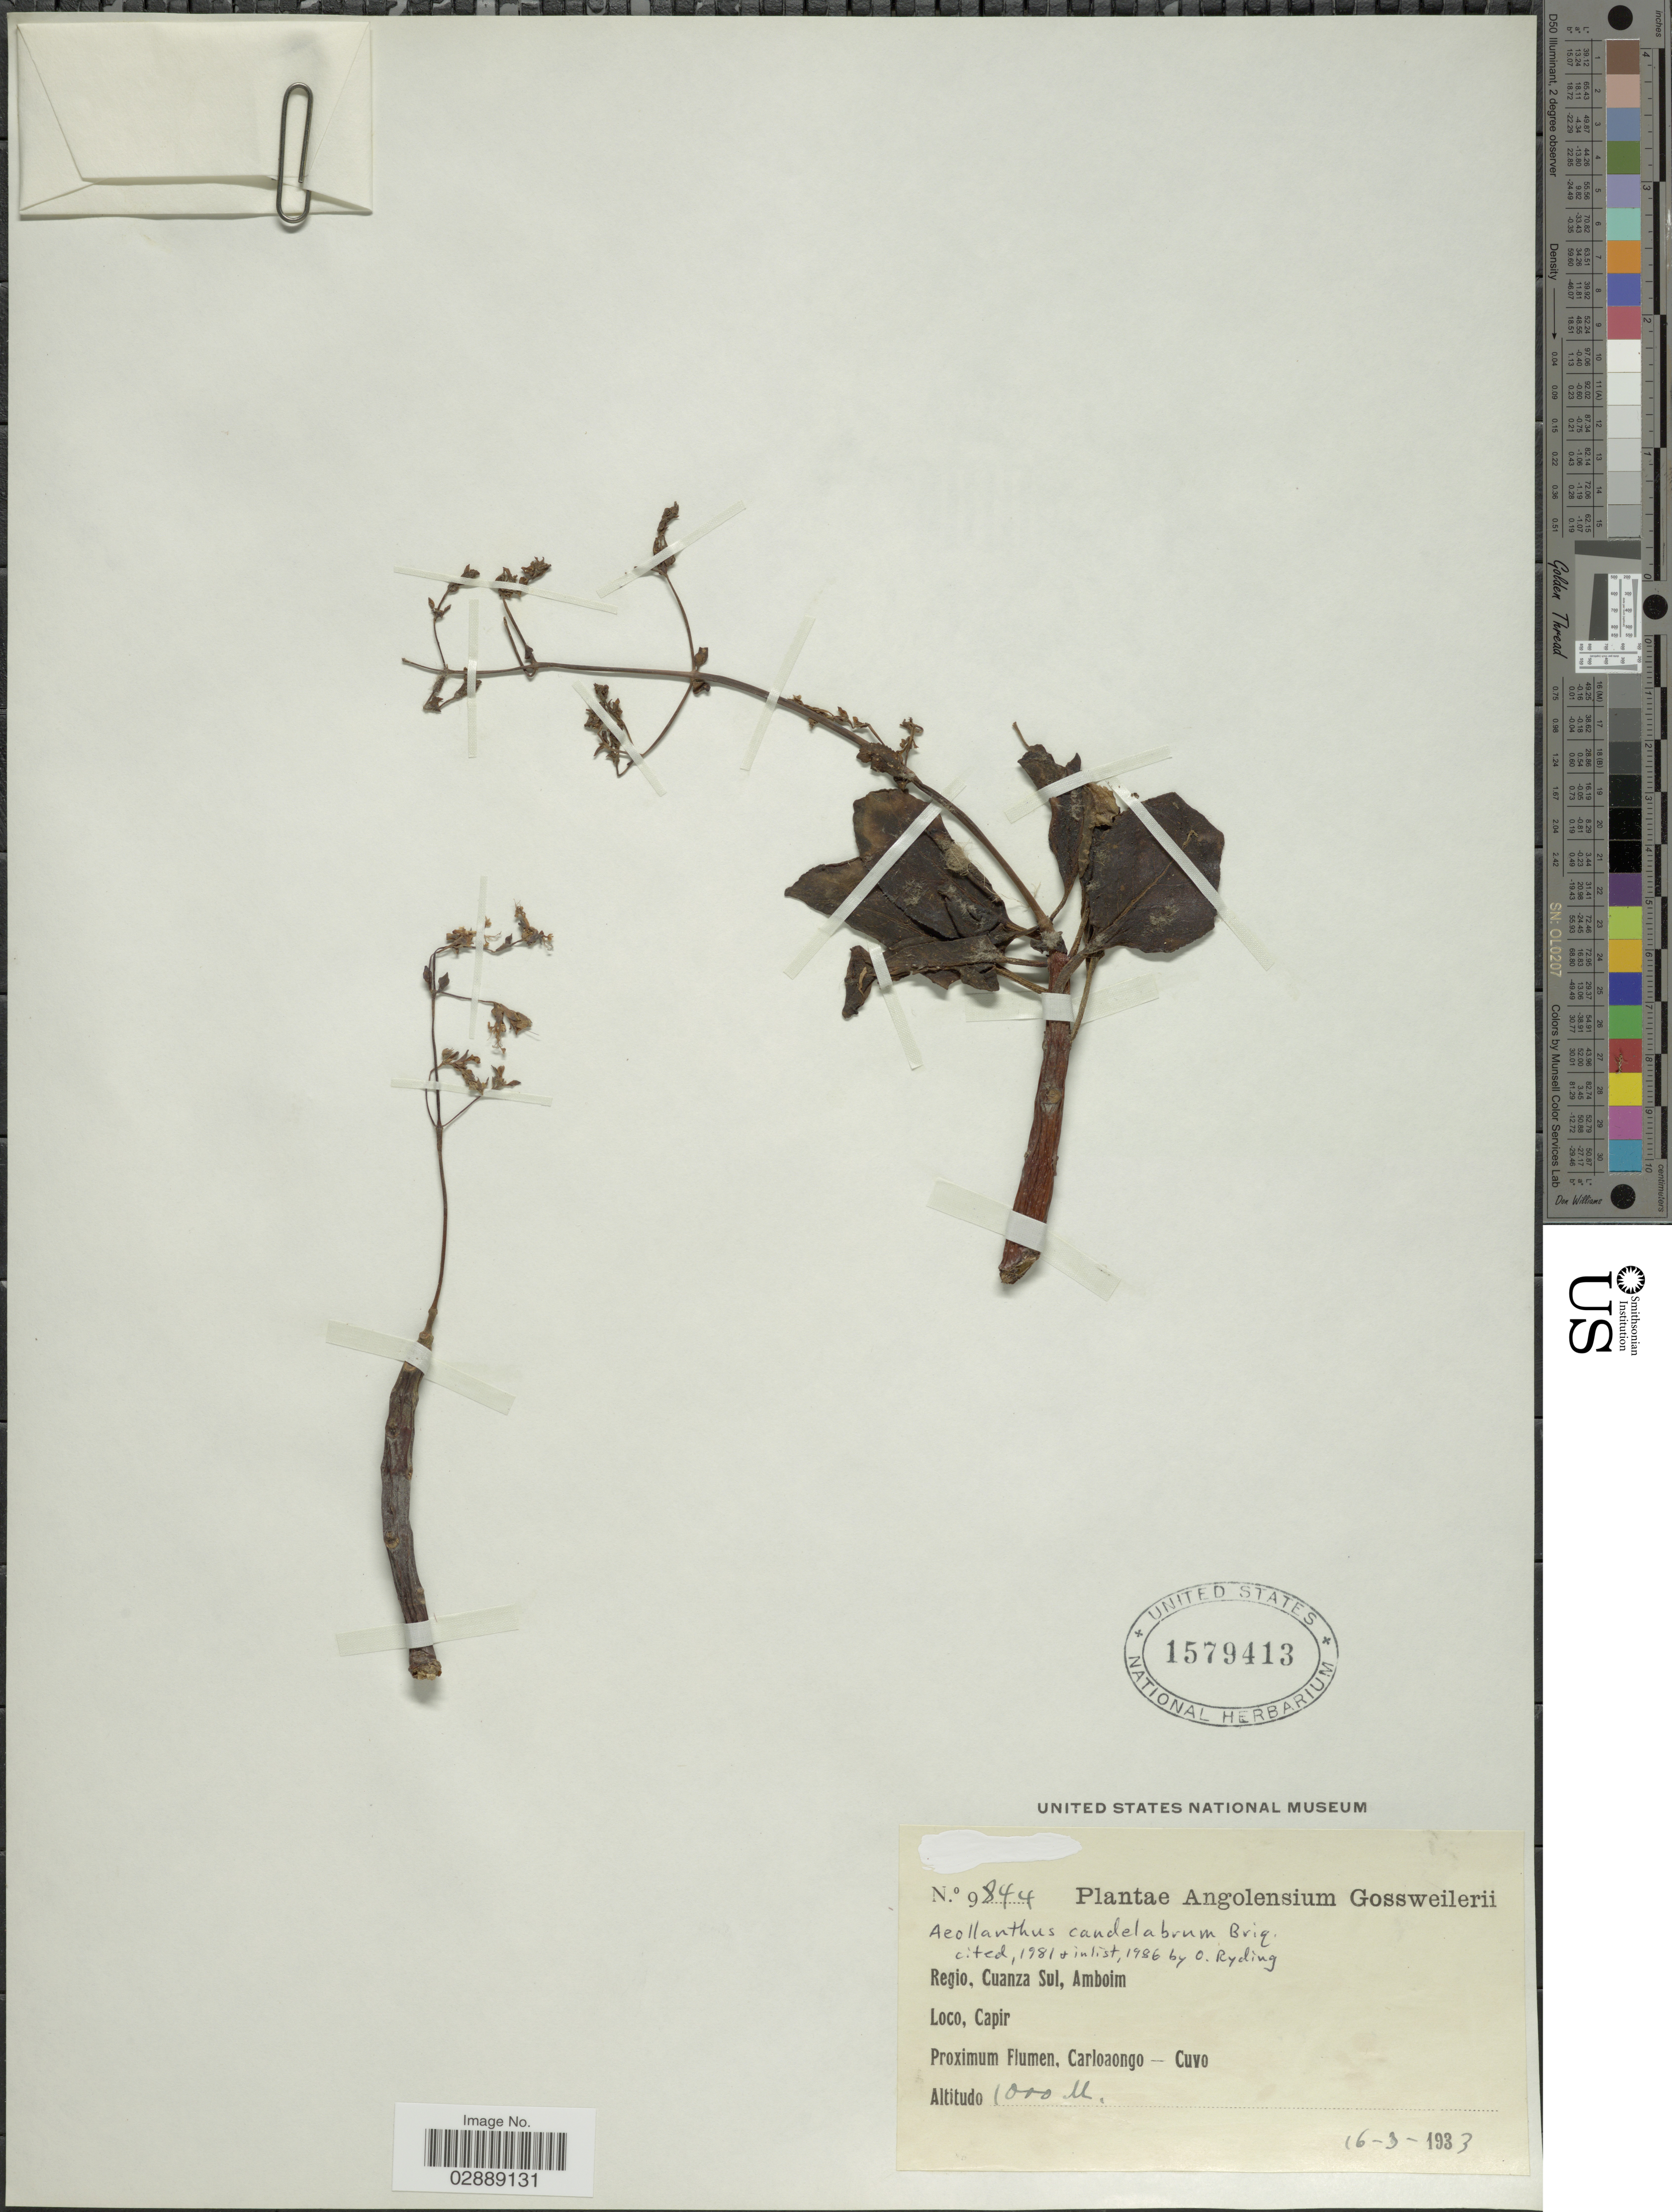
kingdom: Plantae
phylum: Tracheophyta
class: Magnoliopsida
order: Lamiales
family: Lamiaceae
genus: Aeollanthus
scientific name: Aeollanthus candelabrum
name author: Briq.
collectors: -. Gossweiler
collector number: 9844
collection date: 1933-03-16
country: Angola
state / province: Cuanza Sul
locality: Regio, Cuanza Sul, Amboim. Capir. Proximum Flumen, Carloaongo - Cuvo.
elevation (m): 1000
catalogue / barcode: US 1579413